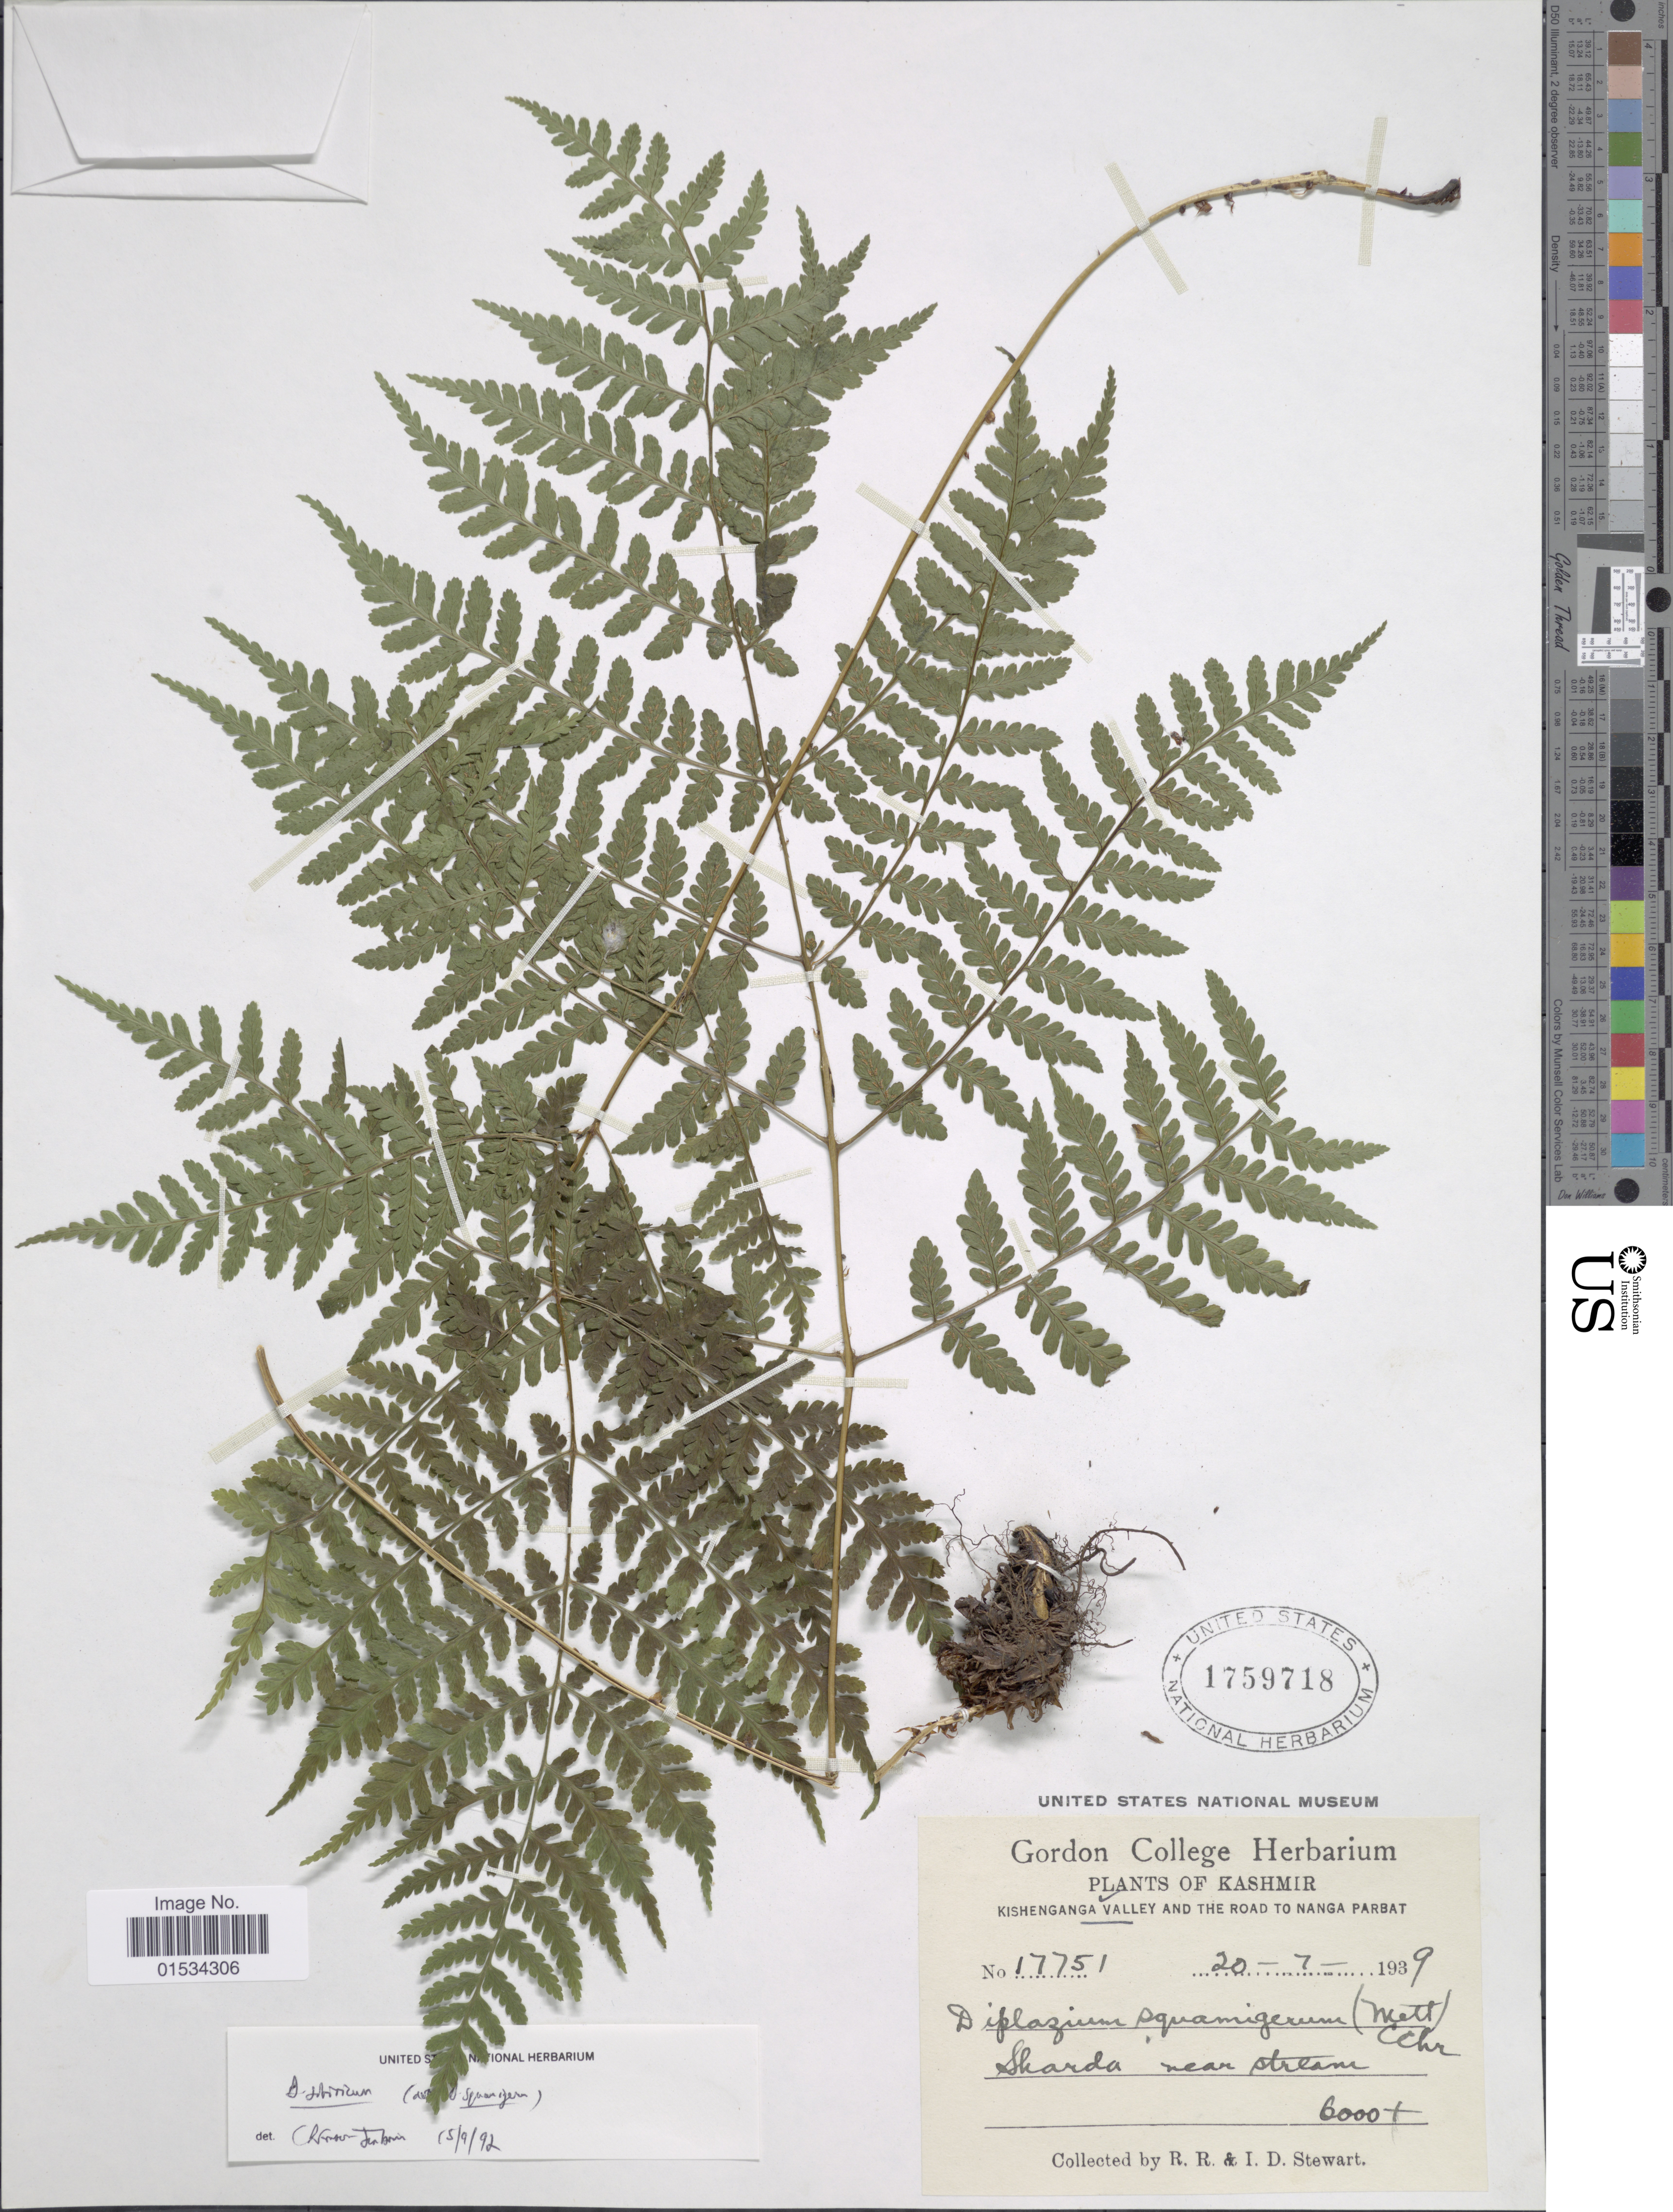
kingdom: Plantae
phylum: Tracheophyta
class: Polypodiopsida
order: Polypodiales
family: Athyriaceae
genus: Diplazium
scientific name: Diplazium squamigerum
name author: (Mett.) Christ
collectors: R. R. Stewart & I. Stewart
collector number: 17751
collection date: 1939-07-20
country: India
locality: Kashmir, Kishenganga Valley and the road to Nanga Parbat, Sharda near stream.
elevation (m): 1829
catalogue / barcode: US 1759718